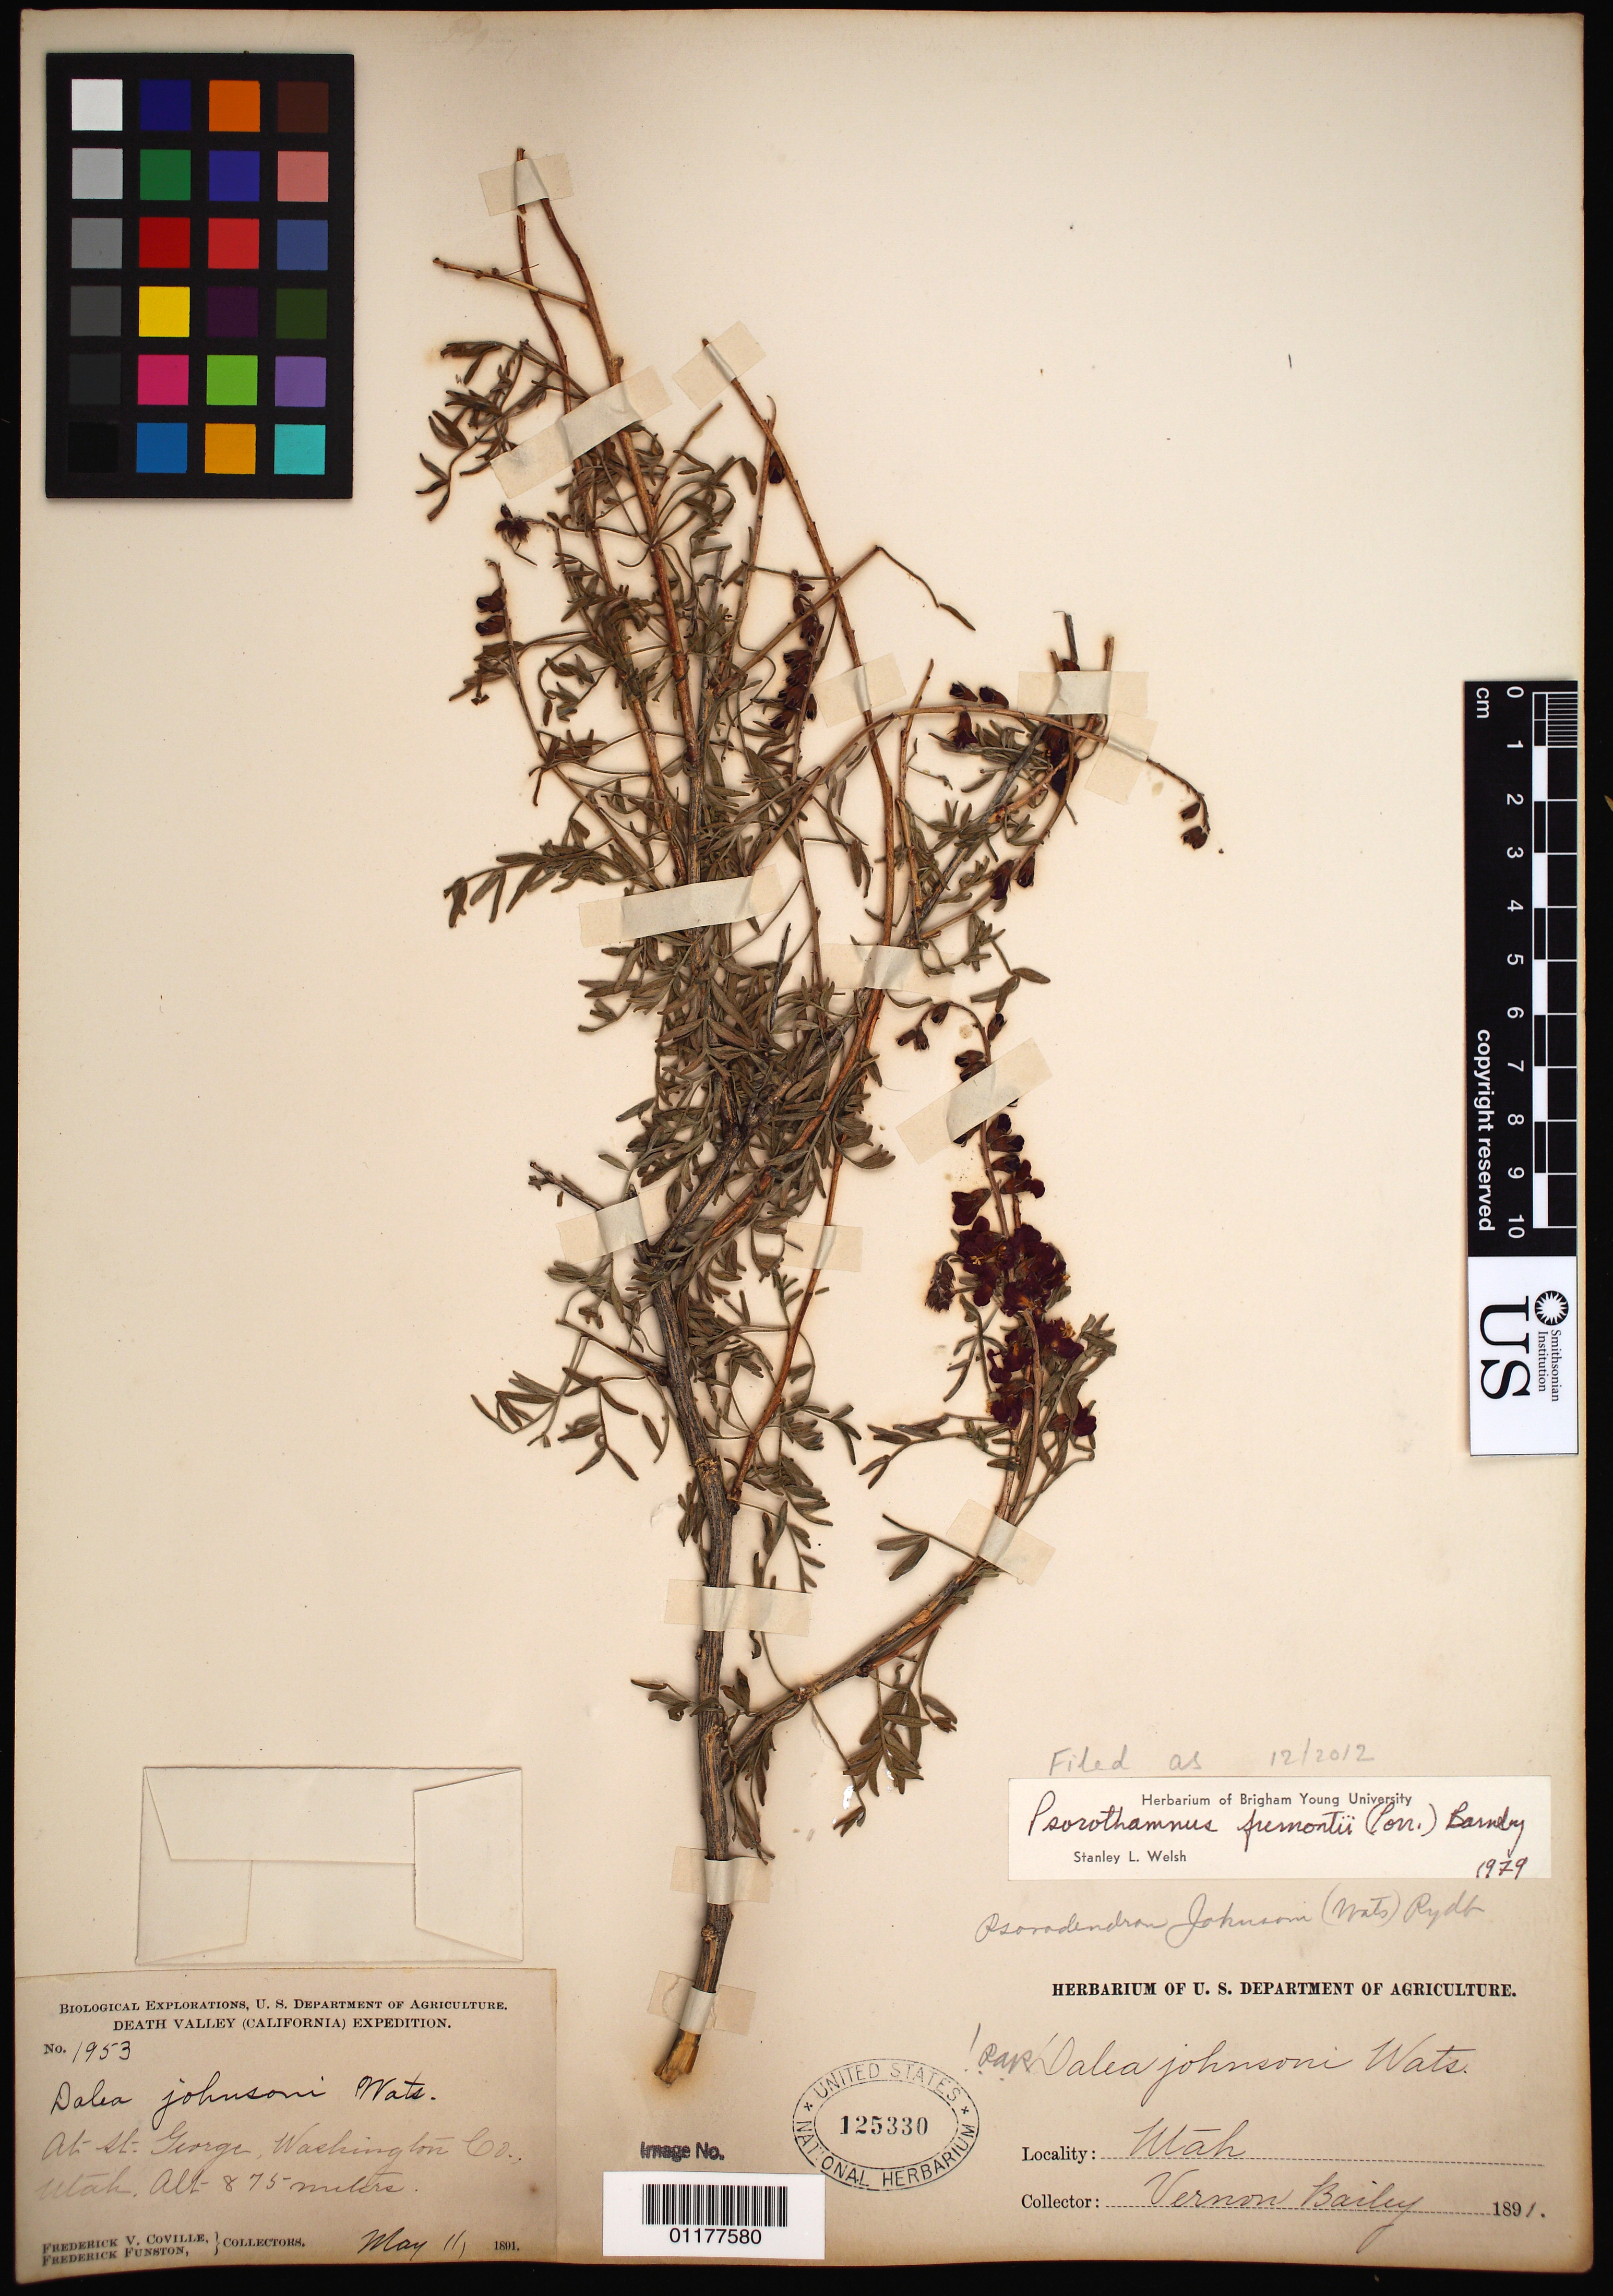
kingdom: Plantae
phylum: Tracheophyta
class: Magnoliopsida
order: Fabales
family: Fabaceae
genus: Psorothamnus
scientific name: Psorothamnus fremontii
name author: (Torr. ex A. Gray) Barneby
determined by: Welsh, Stanley L., (BRY), Brigham Young University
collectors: F. V. Coville, F. Funston & V. O. Bailey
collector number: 1953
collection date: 1891-05-11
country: United States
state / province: Utah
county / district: Washington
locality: St. George.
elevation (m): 875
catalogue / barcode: US 125330